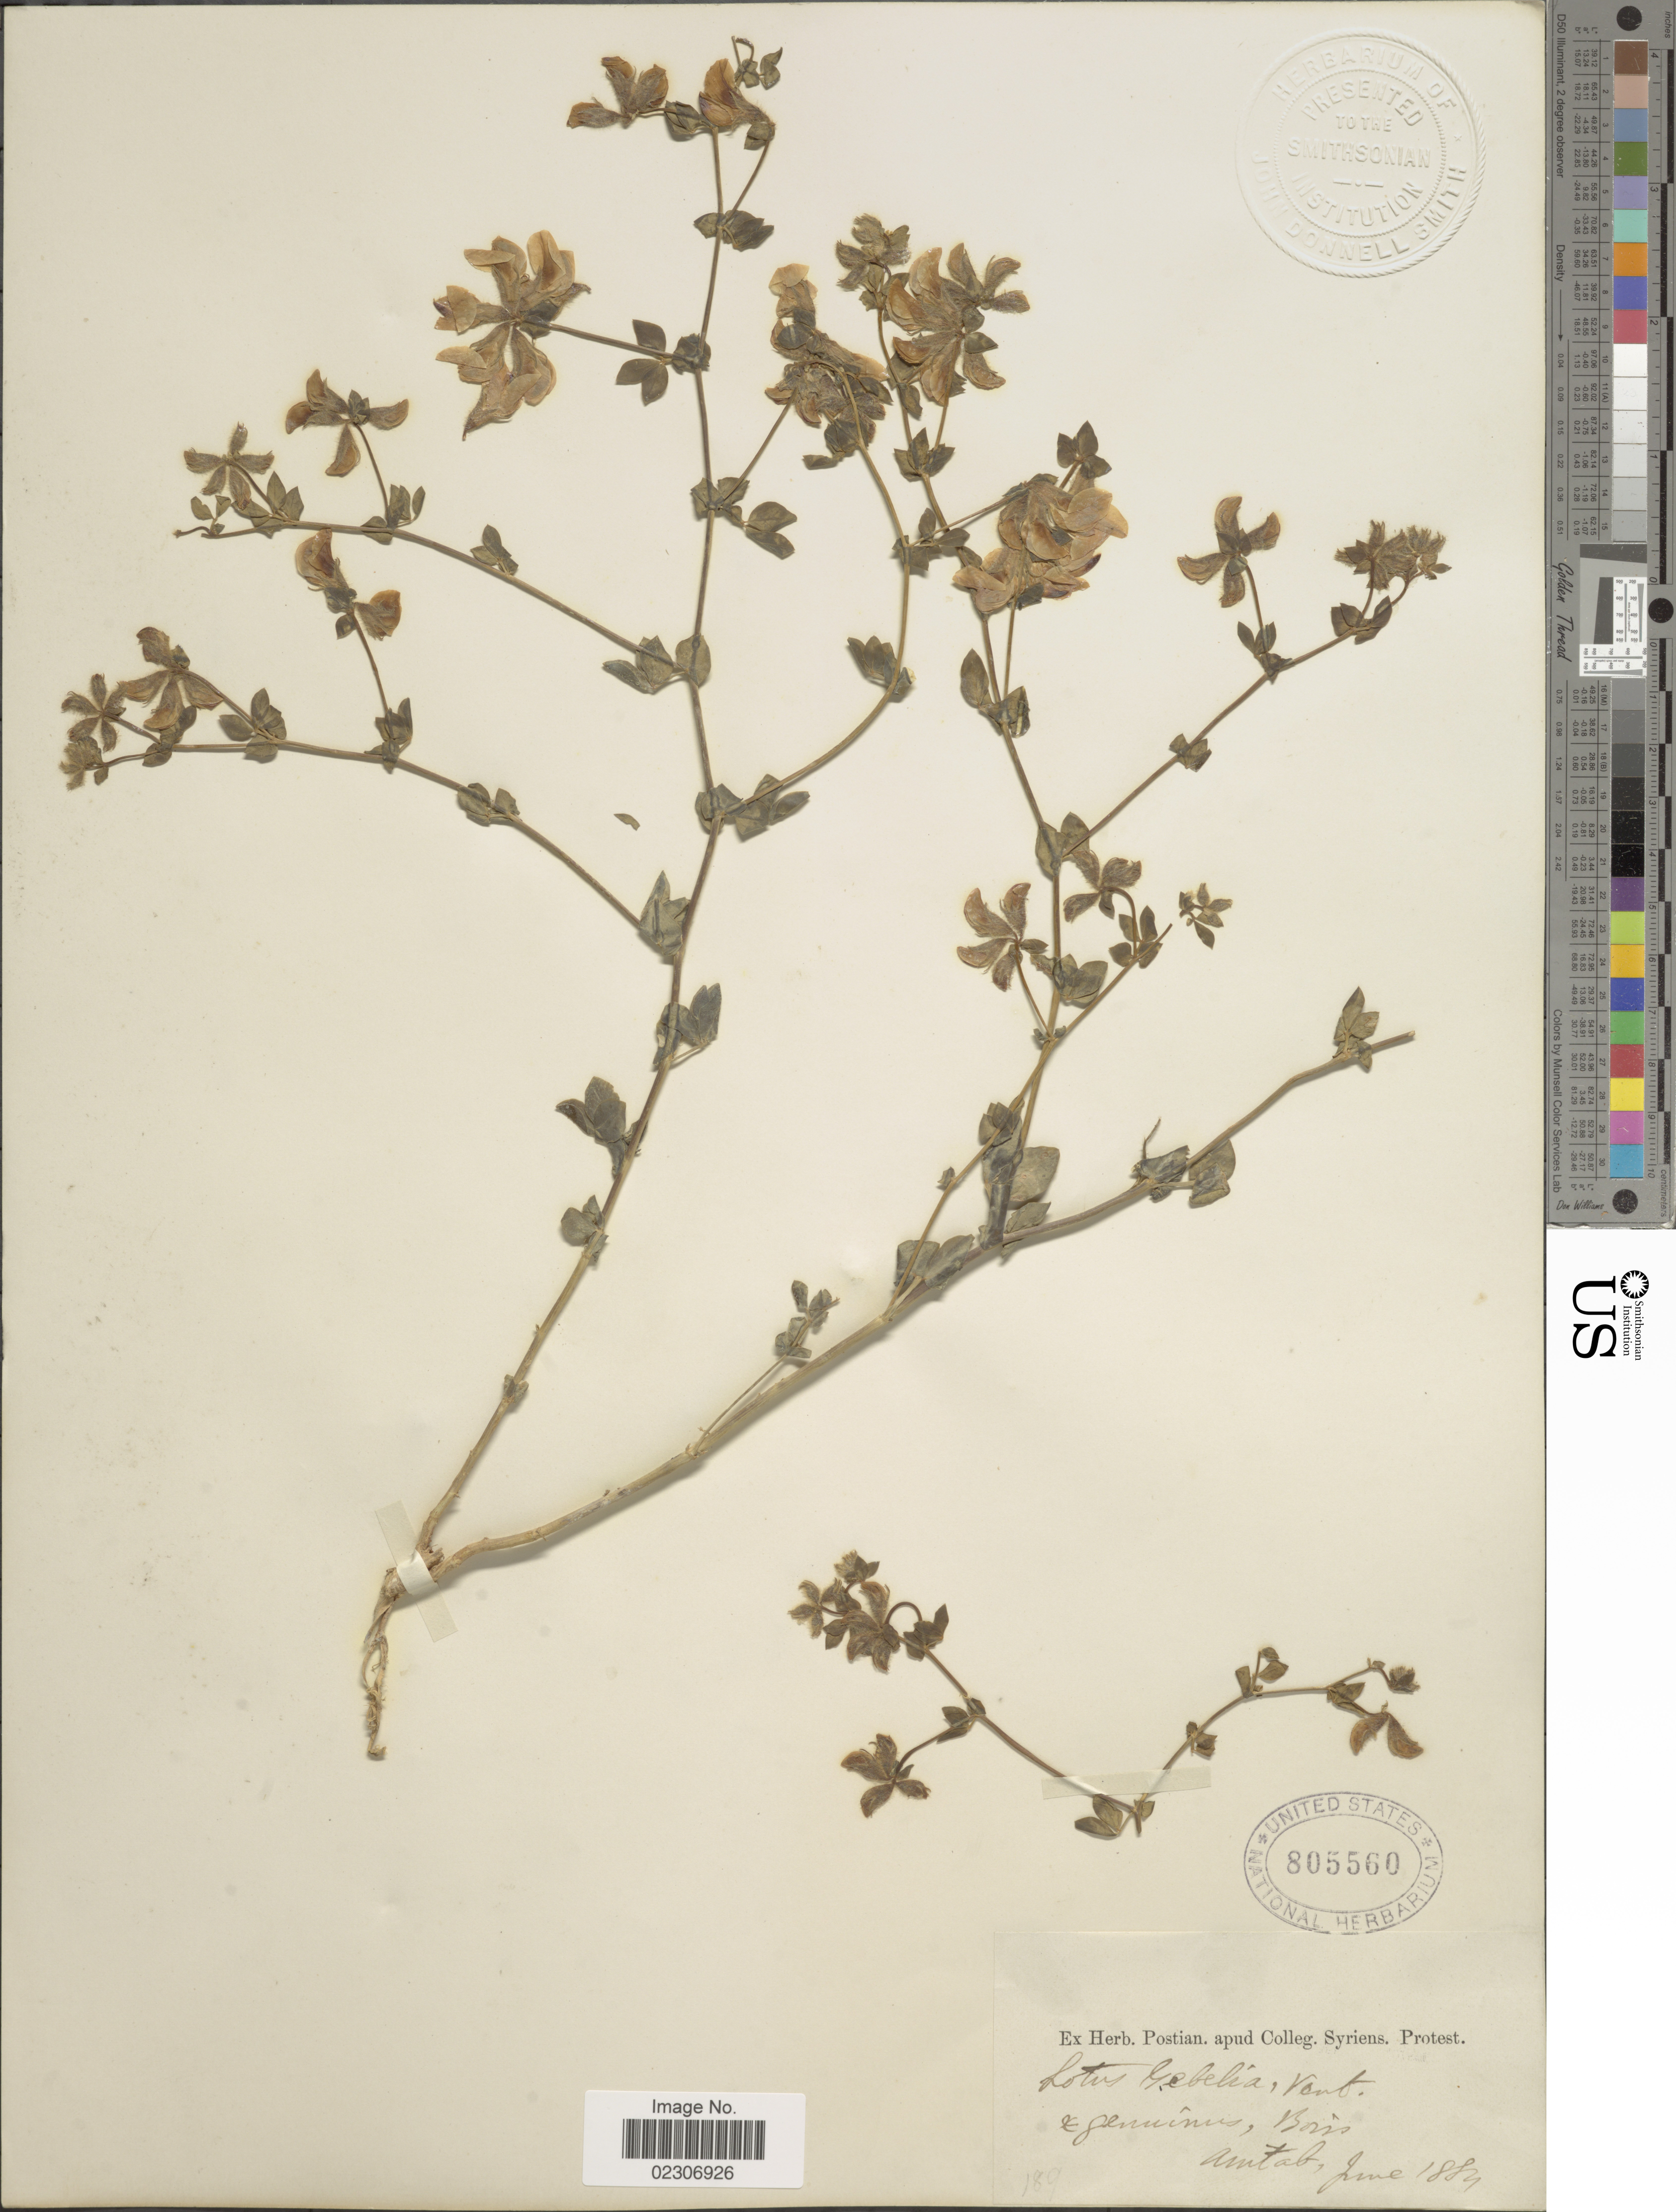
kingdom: Plantae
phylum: Tracheophyta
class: Magnoliopsida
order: Fabales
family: Fabaceae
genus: Lotus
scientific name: Lotus gebelia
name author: Vent.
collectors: ex herb. Postian. apud Colleg. Syriens. Protest. USE "Fannie P. A. Shepard" (10308853) AS PRIMARY COLLECTOR INSTEAD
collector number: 189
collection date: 1884-06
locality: Amtab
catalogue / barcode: US 805560